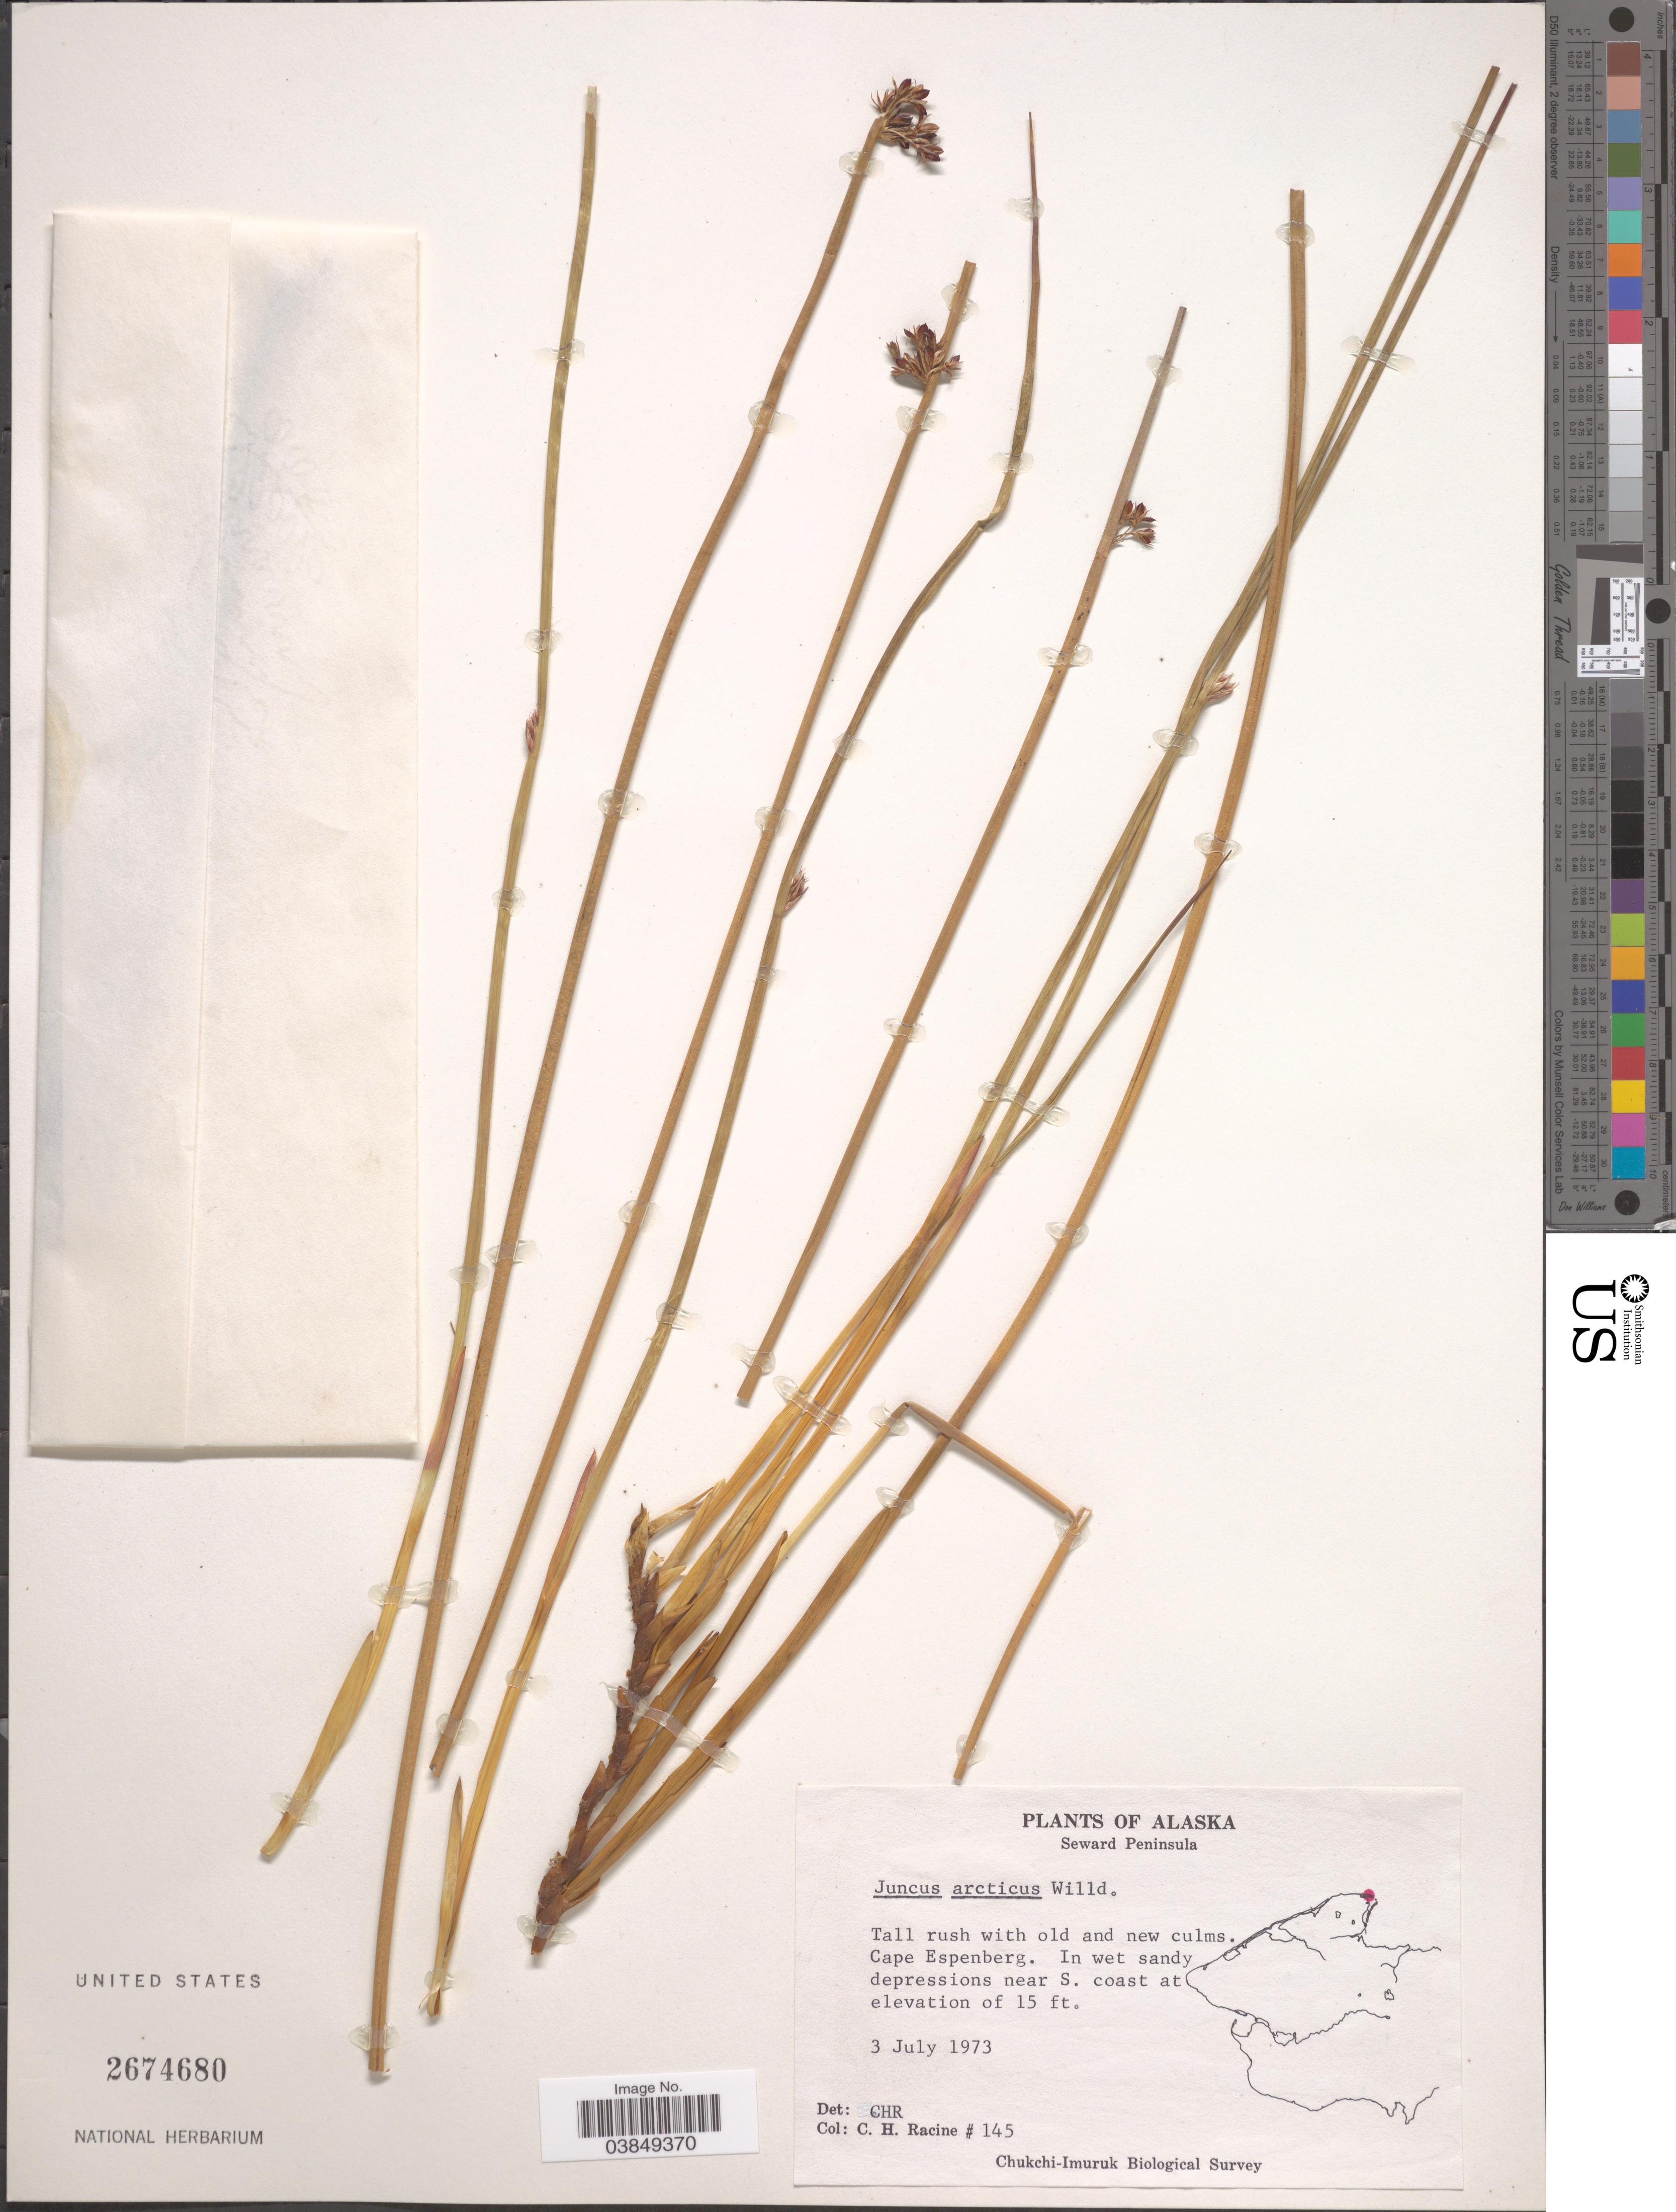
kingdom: Plantae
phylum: Tracheophyta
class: Liliopsida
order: Poales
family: Juncaceae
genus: Juncus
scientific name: Juncus arcticus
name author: Willd.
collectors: C. Racine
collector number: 145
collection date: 1973-07-03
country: United States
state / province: Alaska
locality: Seward Peninsula. Cape Espenberg. Near S. coast.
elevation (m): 5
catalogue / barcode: US 2674680